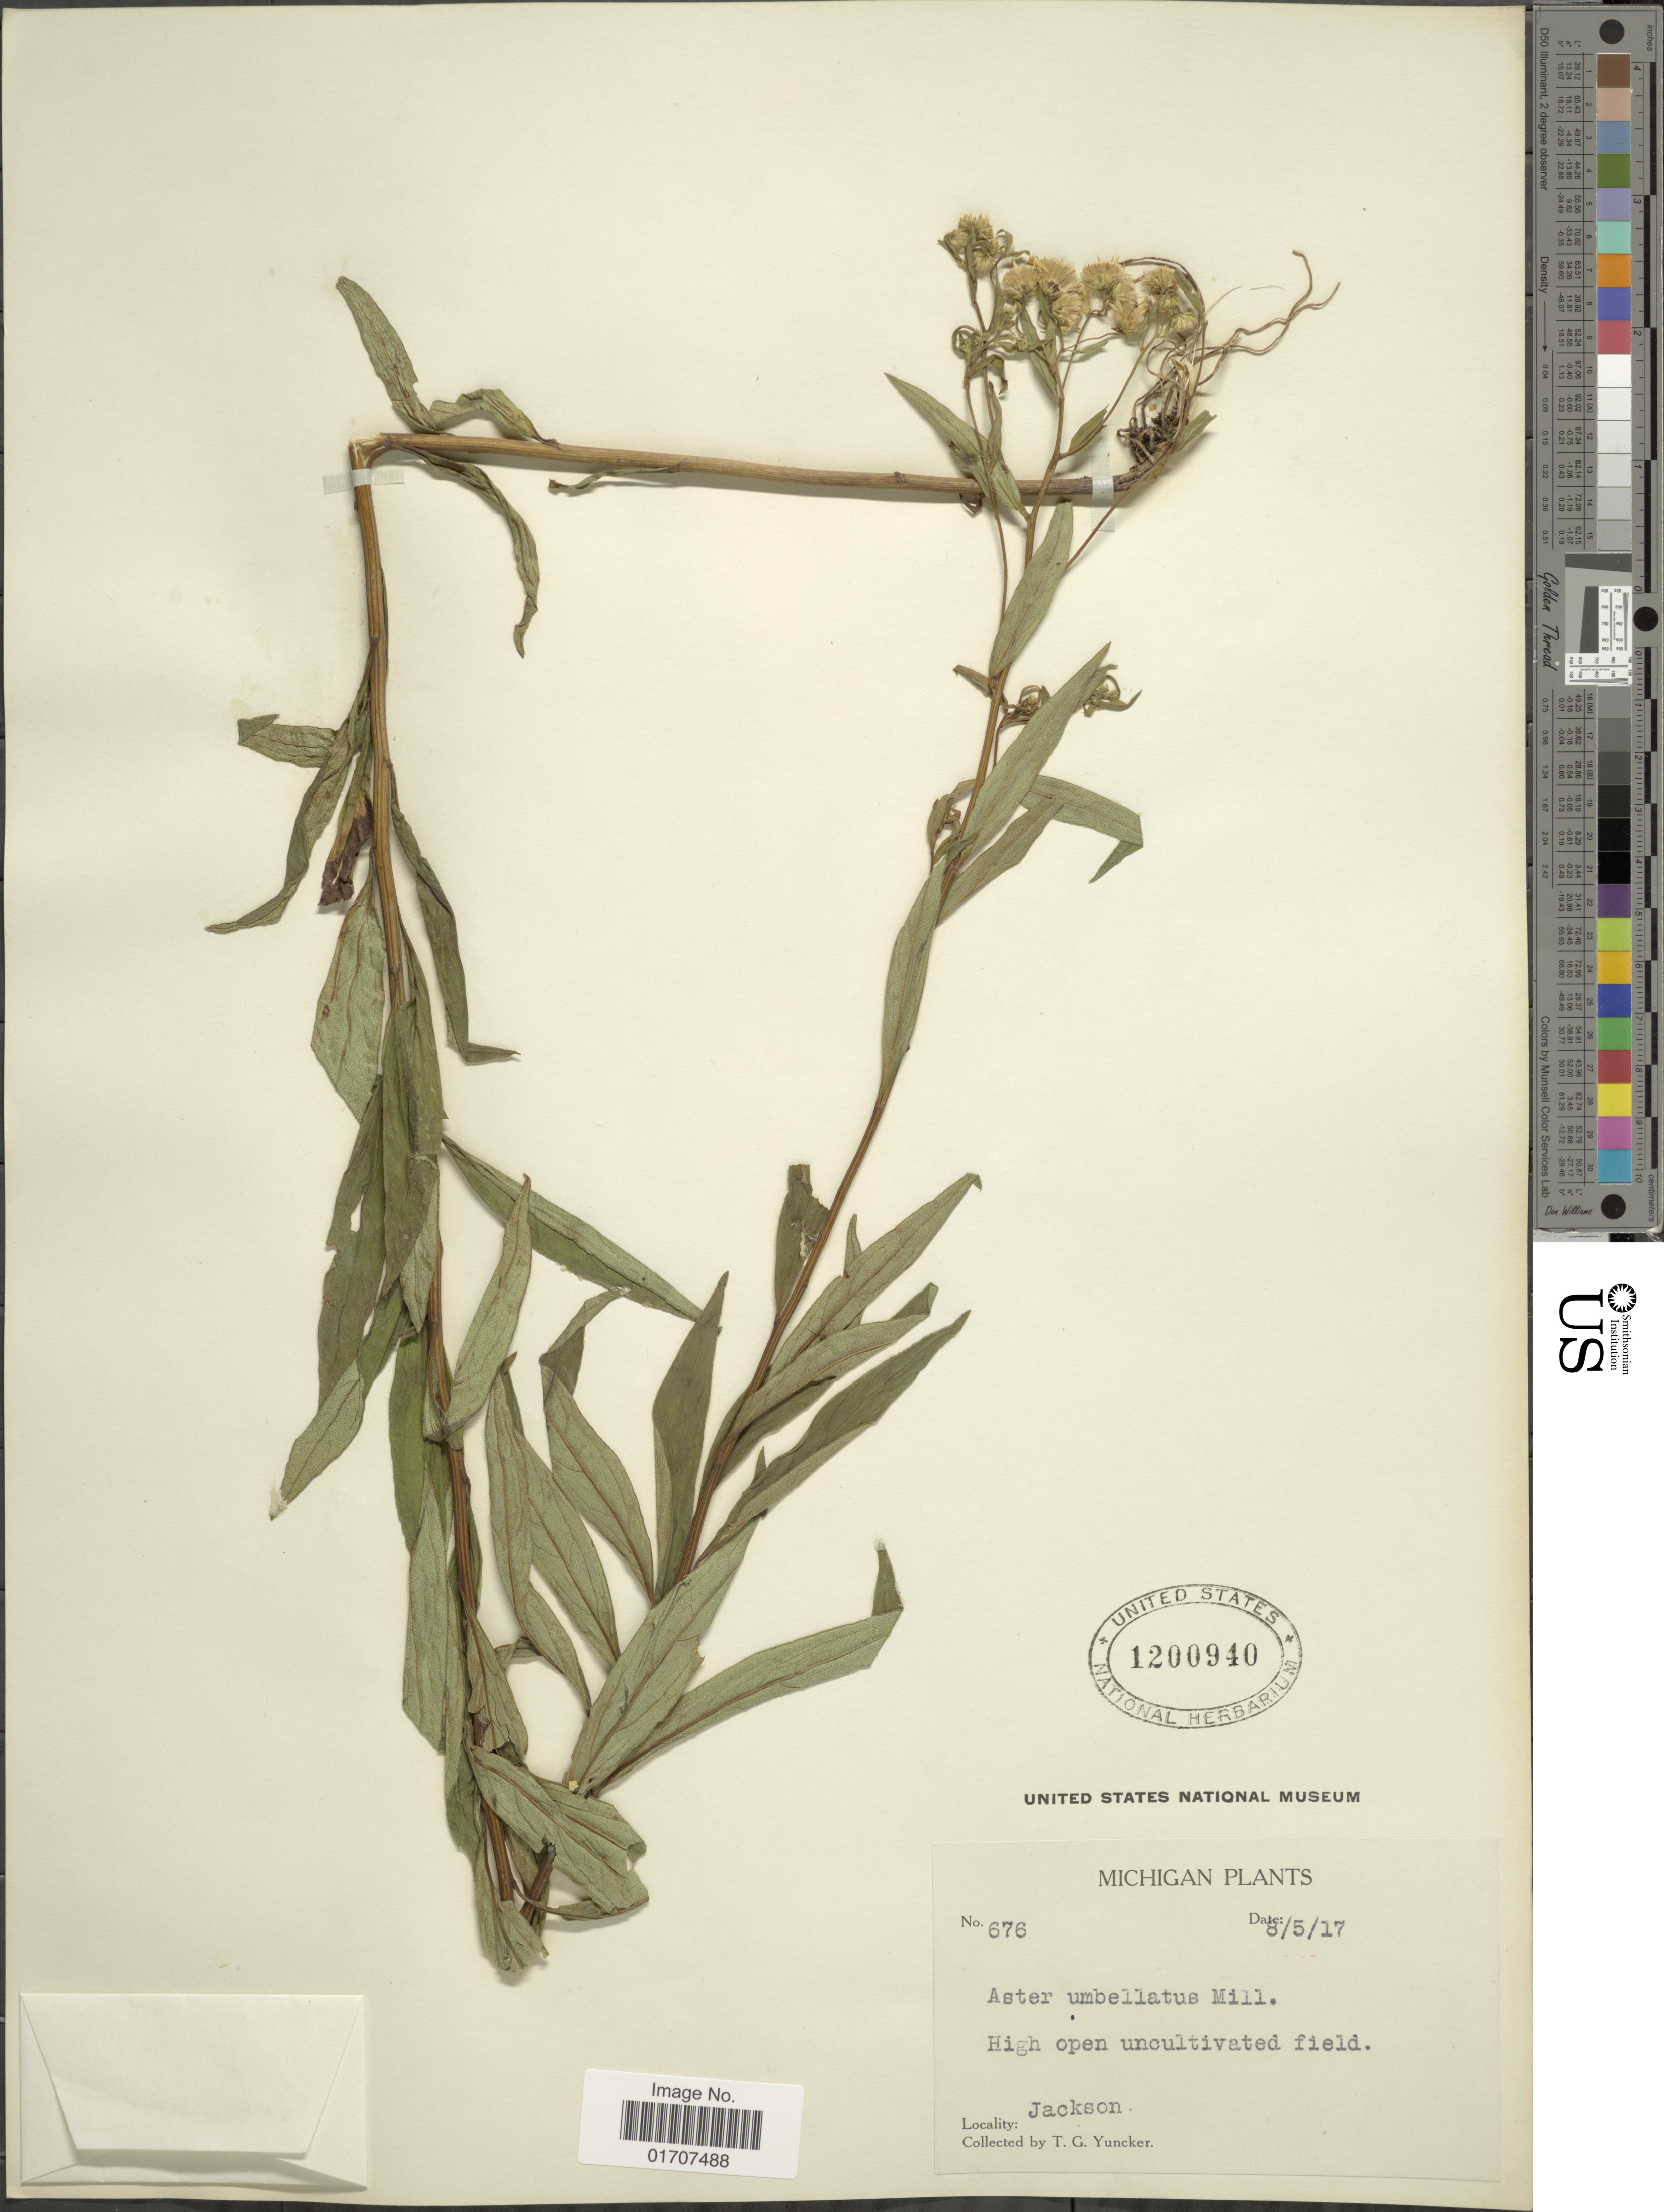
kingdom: Plantae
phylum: Tracheophyta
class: Magnoliopsida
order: Asterales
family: Asteraceae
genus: Doellingeria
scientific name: Doellingeria umbellata var. umbellata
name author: Nees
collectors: T. G. Yuncker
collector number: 676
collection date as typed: Transcribed d/m/y: 5/8/17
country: United States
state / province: Michigan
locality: Jackson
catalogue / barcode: US 1200940